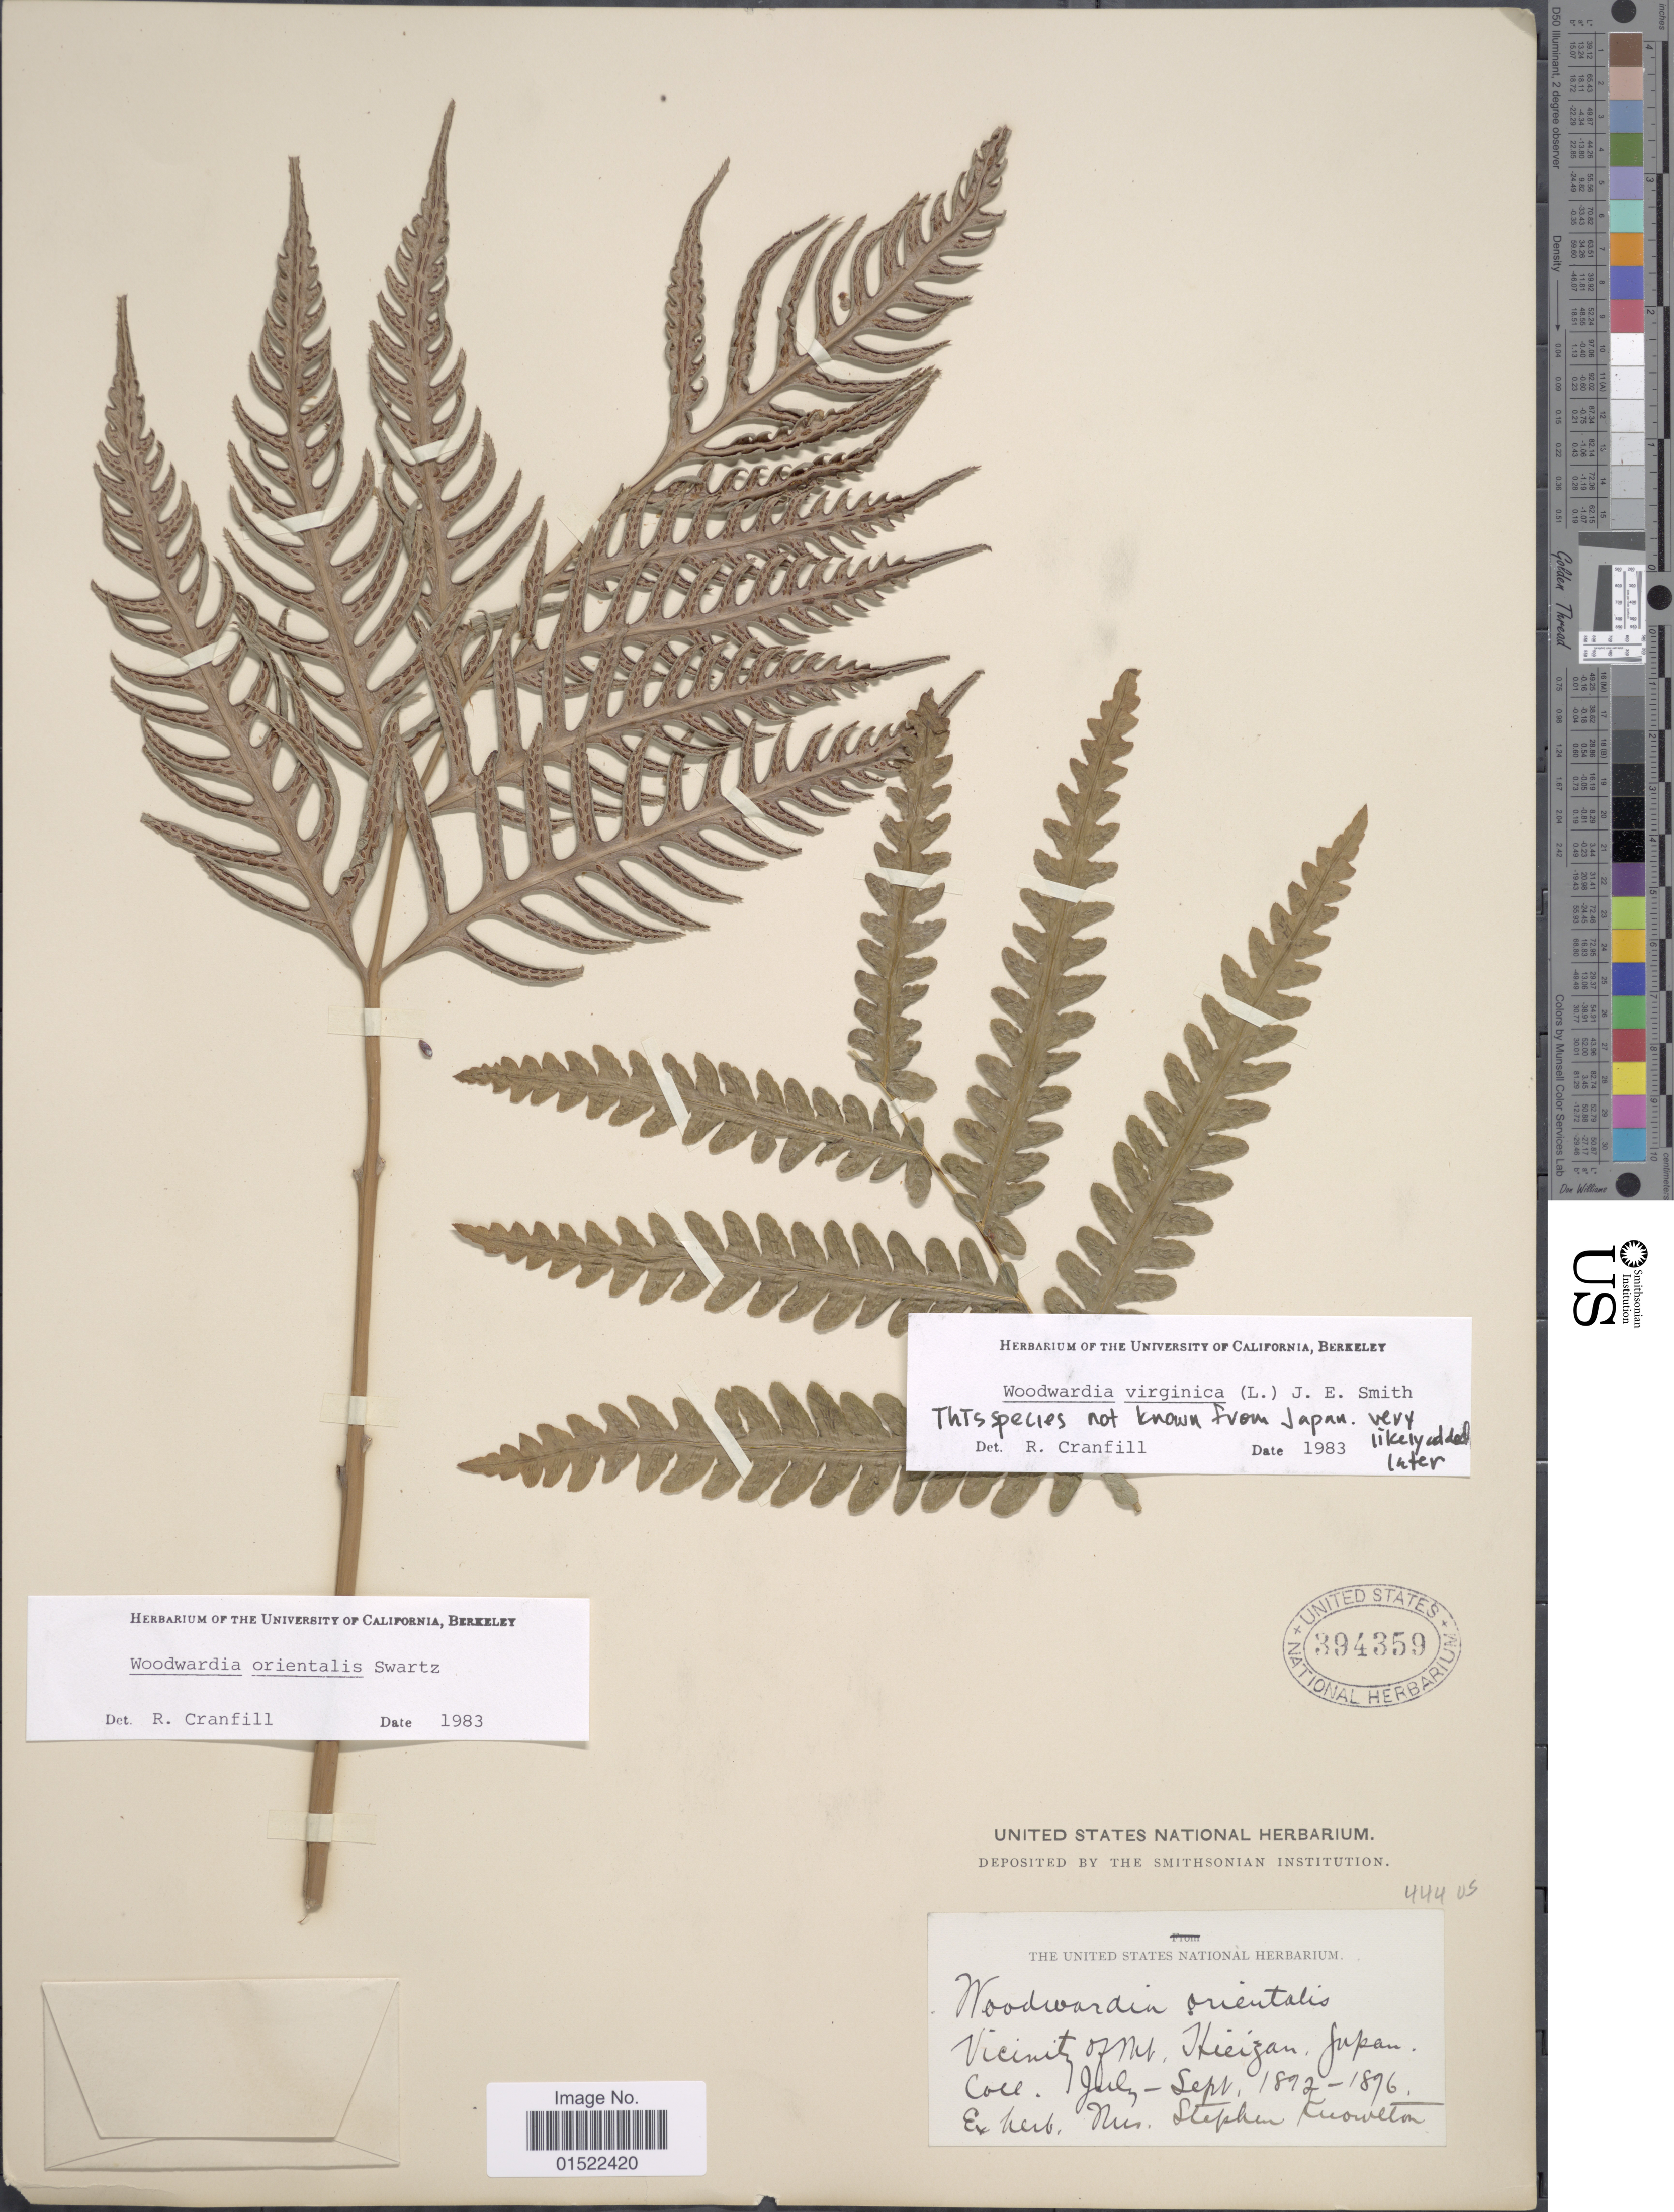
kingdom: Plantae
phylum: Tracheophyta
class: Polypodiopsida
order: Polypodiales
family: Blechnaceae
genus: Woodwardia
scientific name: Woodwardia orientalis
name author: Sw.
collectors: S. Knowlton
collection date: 1892-07/1896-09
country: Japan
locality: Vicinity of Mt. Hieizan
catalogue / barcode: US 394359